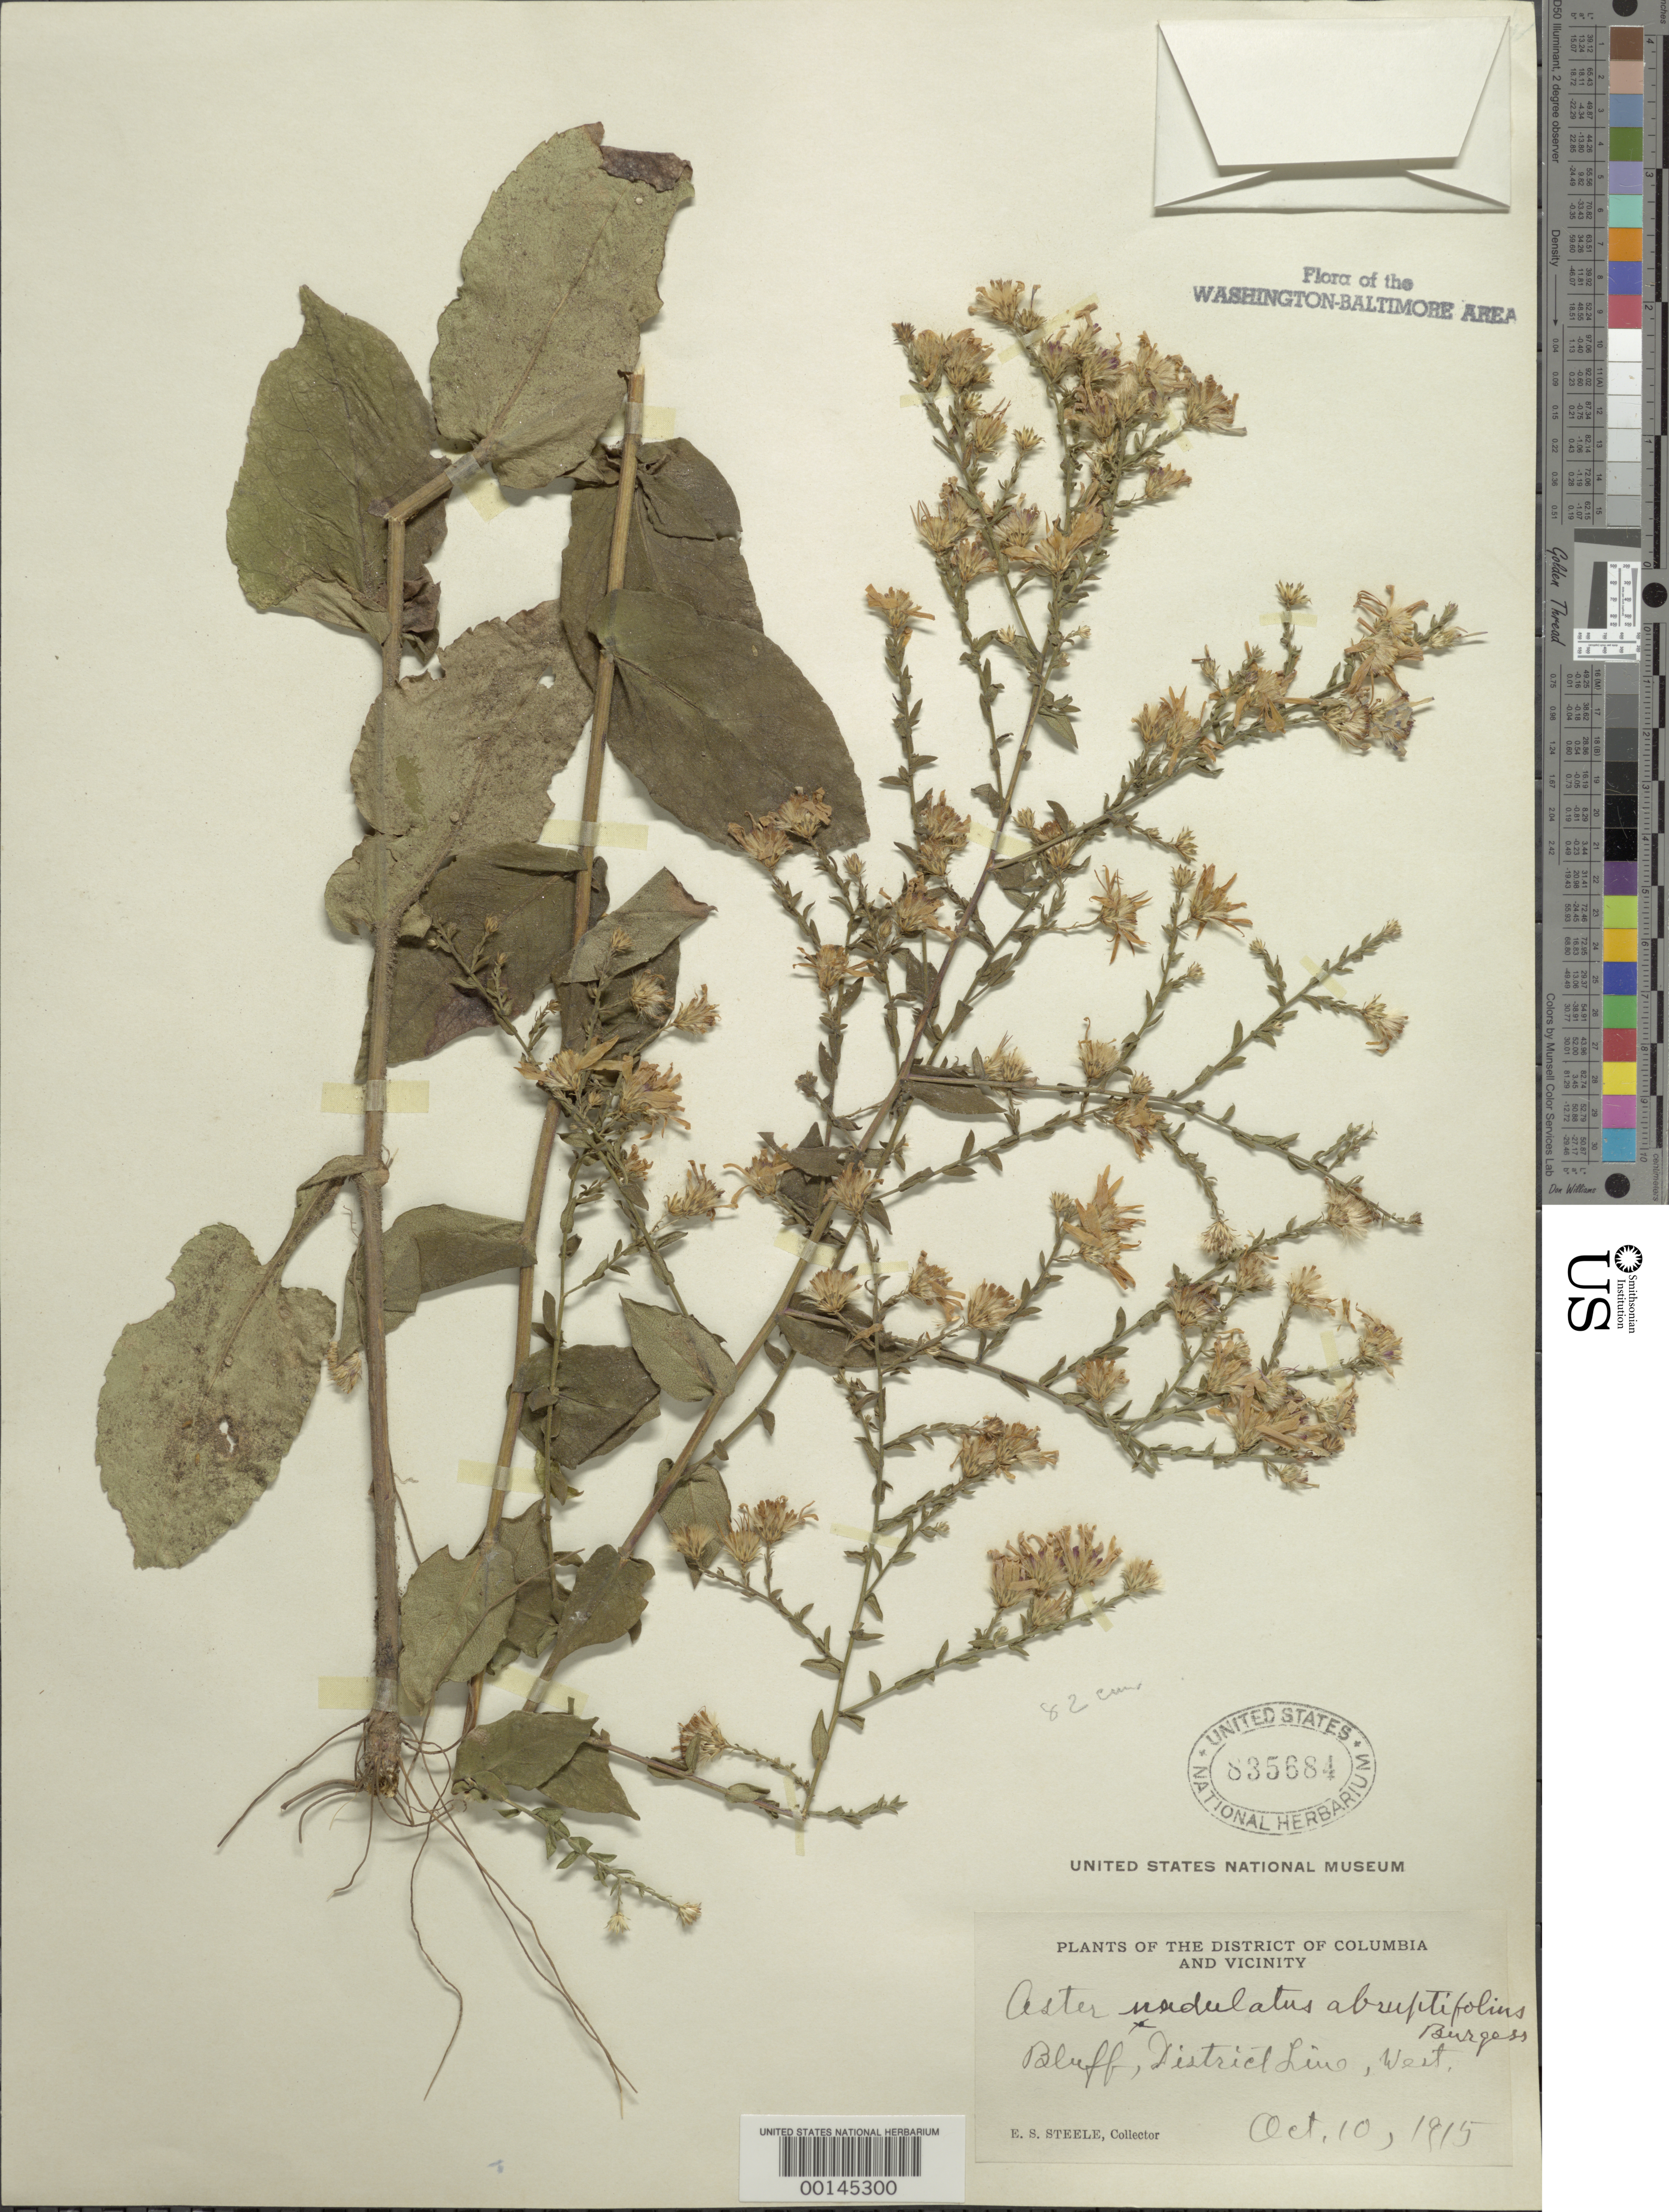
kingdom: Plantae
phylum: Tracheophyta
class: Magnoliopsida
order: Asterales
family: Asteraceae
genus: Symphyotrichum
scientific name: Symphyotrichum undulatum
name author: (L.) G.L. Nesom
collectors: E. C. Leonard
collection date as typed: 10 Oct 1915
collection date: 1915-10-10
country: United States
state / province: District of Columbia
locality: Potomac Bluffs District Line C. & O. Canal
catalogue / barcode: US 835684